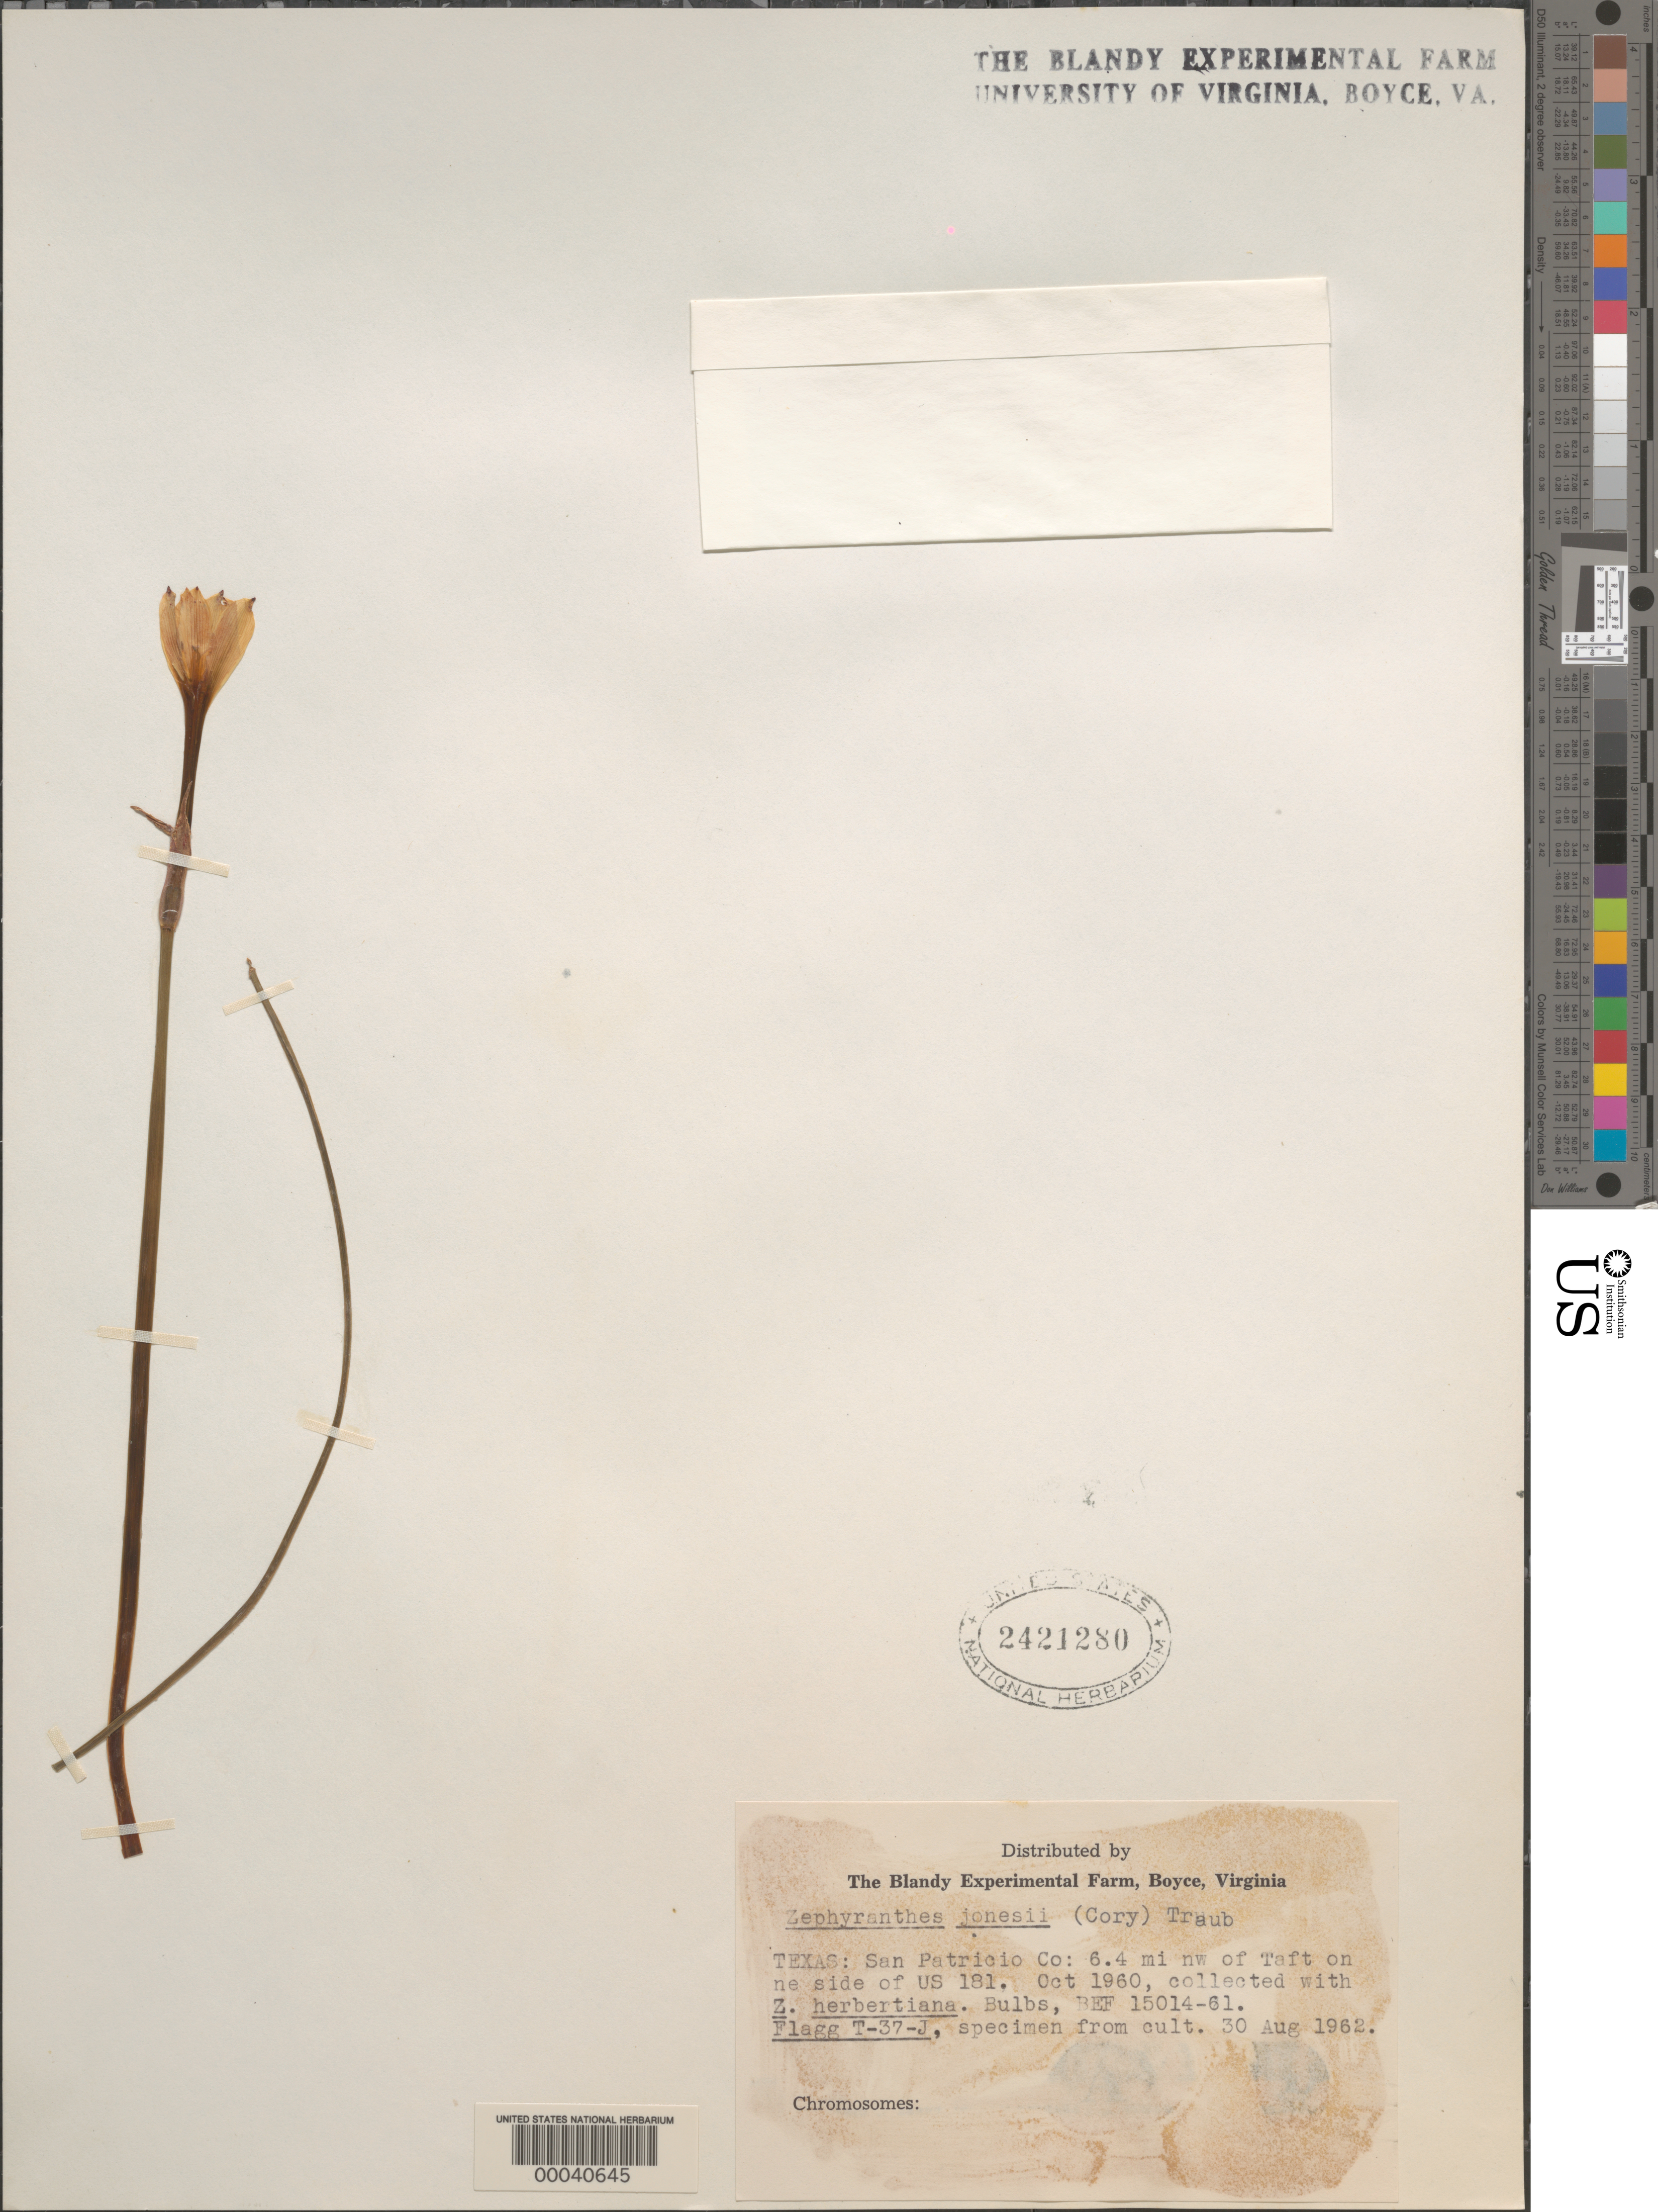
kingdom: Plantae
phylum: Tracheophyta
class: Liliopsida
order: Asparagales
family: Amaryllidaceae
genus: Zephyranthes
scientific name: Zephyranthes jonesii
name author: (Cory) Traub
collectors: R. O. Flagg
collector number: T-37-j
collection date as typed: Oct 1960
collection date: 1960-10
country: United States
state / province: Texas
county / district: San Patricio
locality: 6.4 mi. nw of taft on ne side of us 181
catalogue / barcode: US 2421280